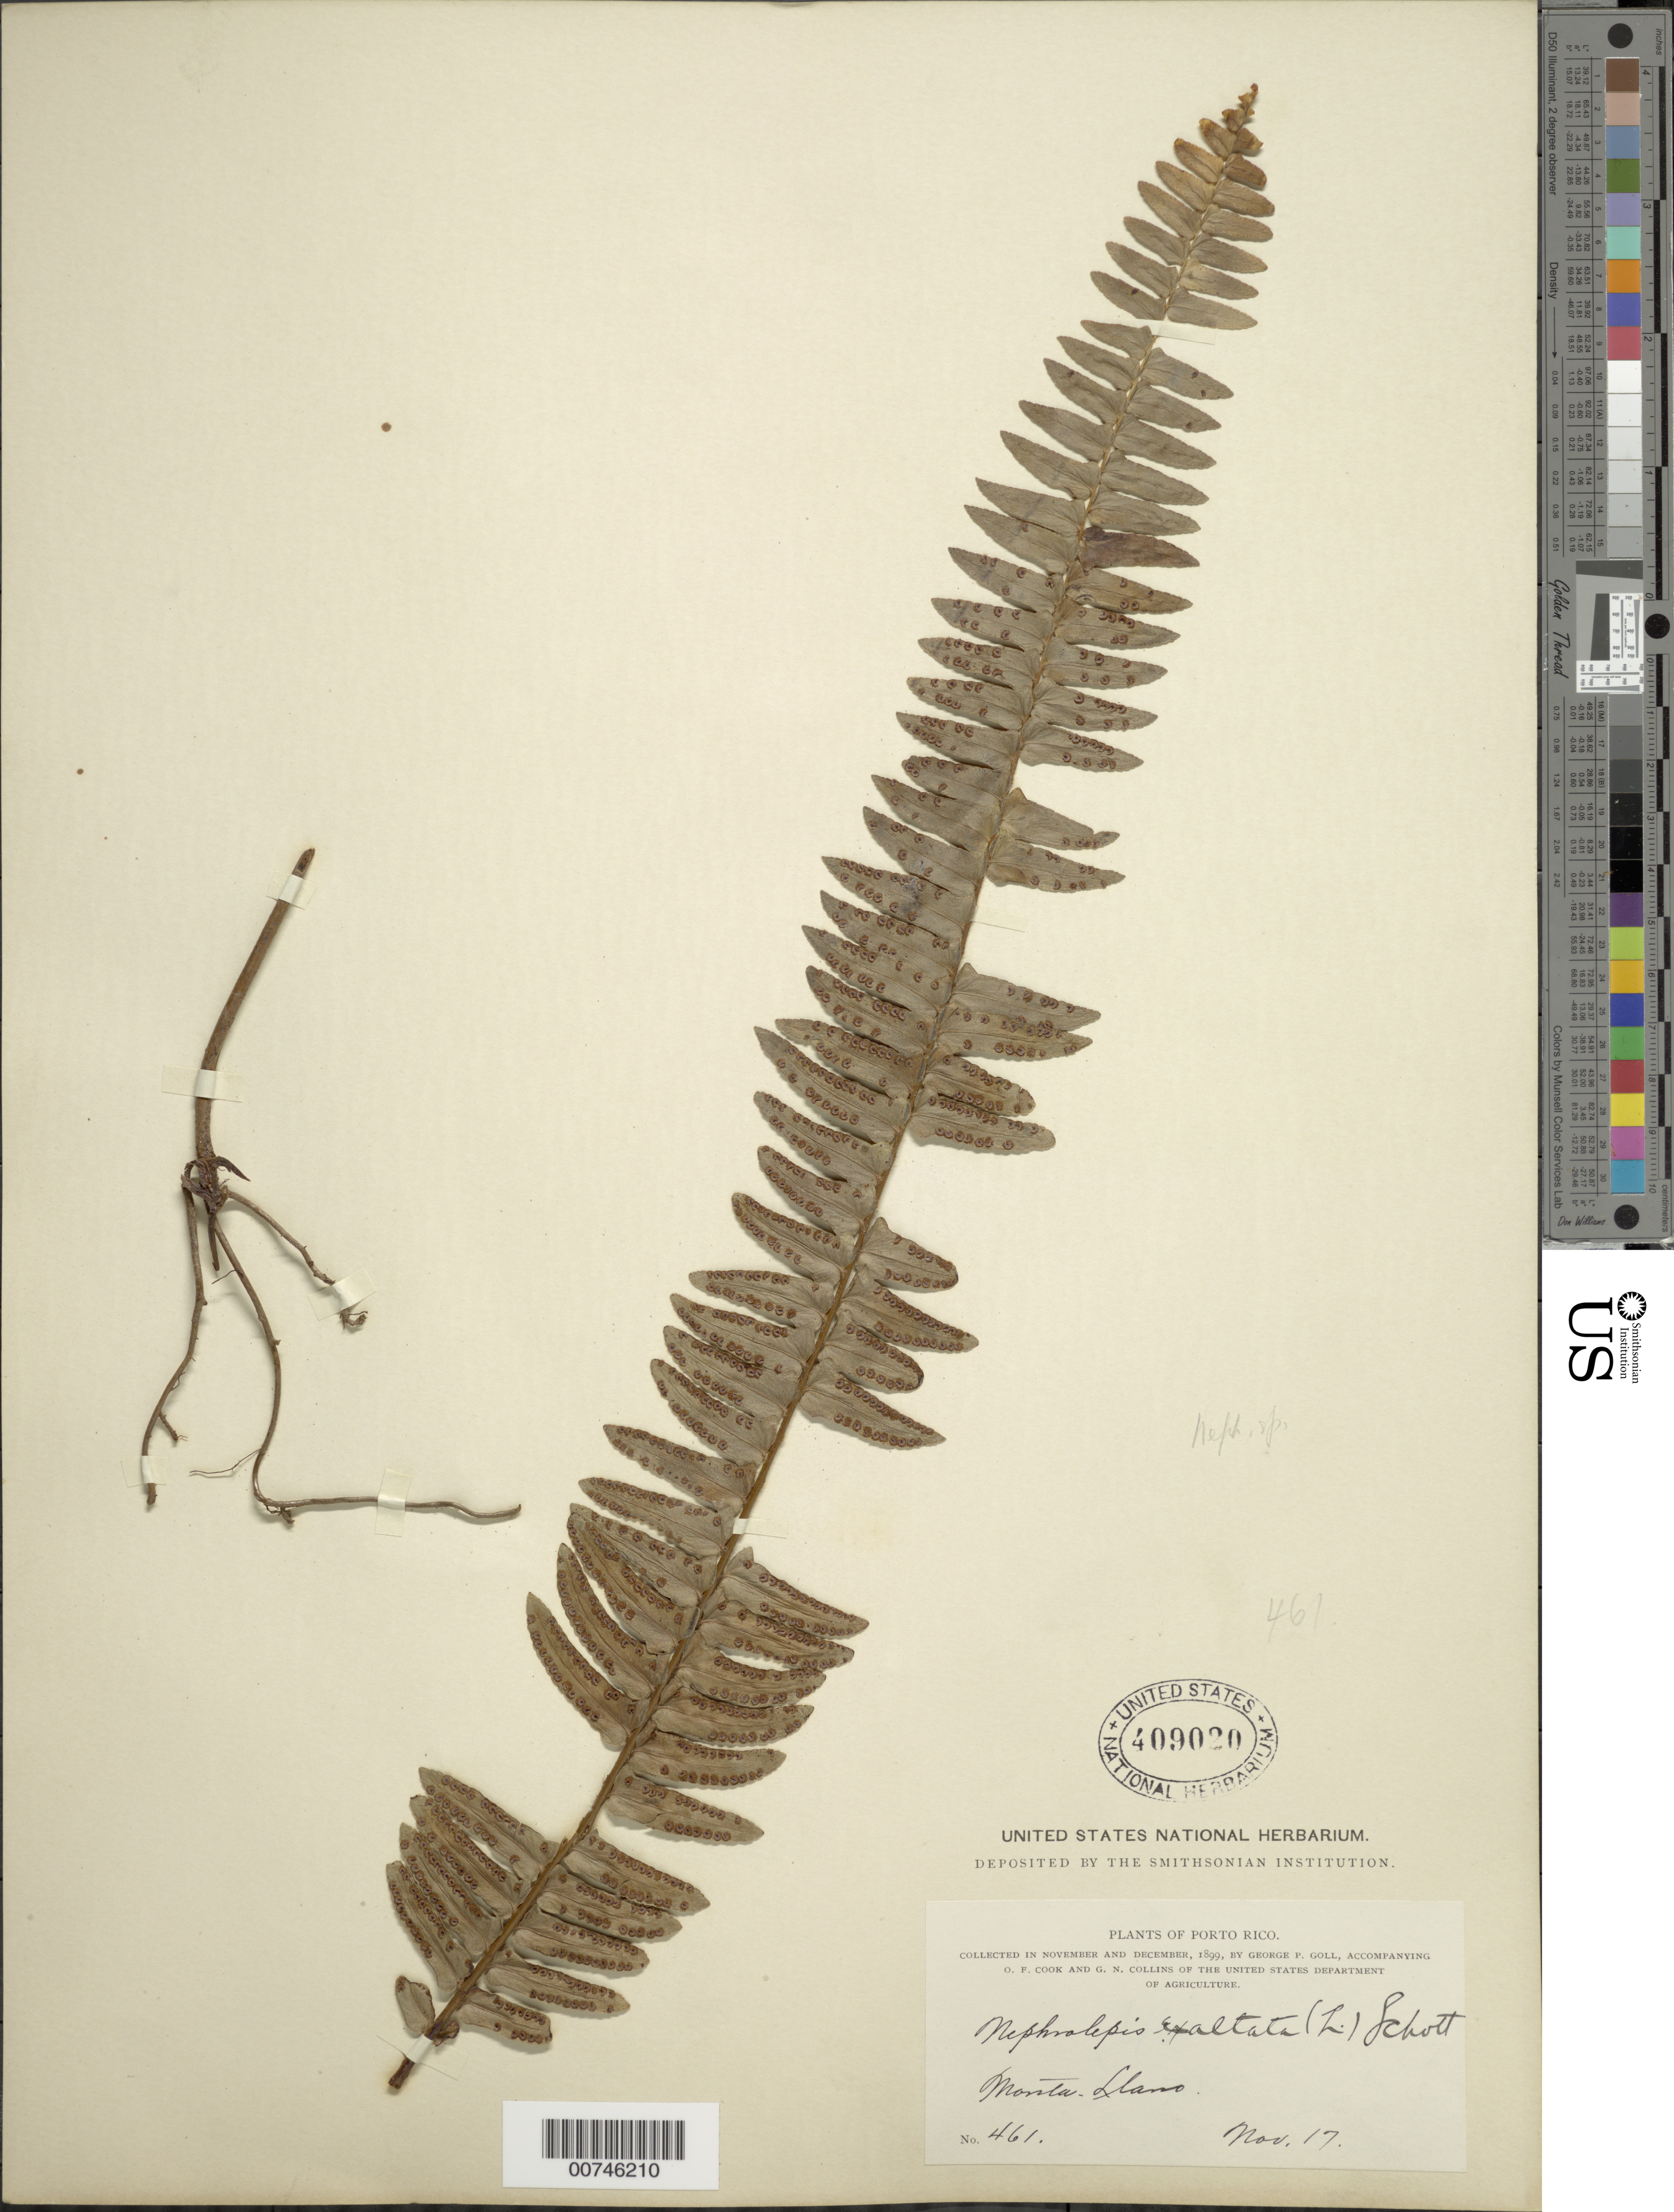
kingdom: Plantae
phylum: Tracheophyta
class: Polypodiopsida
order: Polypodiales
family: Nephrolepidaceae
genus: Nephrolepis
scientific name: Nephrolepis exaltata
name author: (L.) Schott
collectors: G. Goll, O. F. Cook & G. N. Collins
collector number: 461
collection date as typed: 17 Nov 1899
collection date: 1899-11-17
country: Puerto Rico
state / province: Cayey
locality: Monte Llano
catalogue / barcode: US 409020